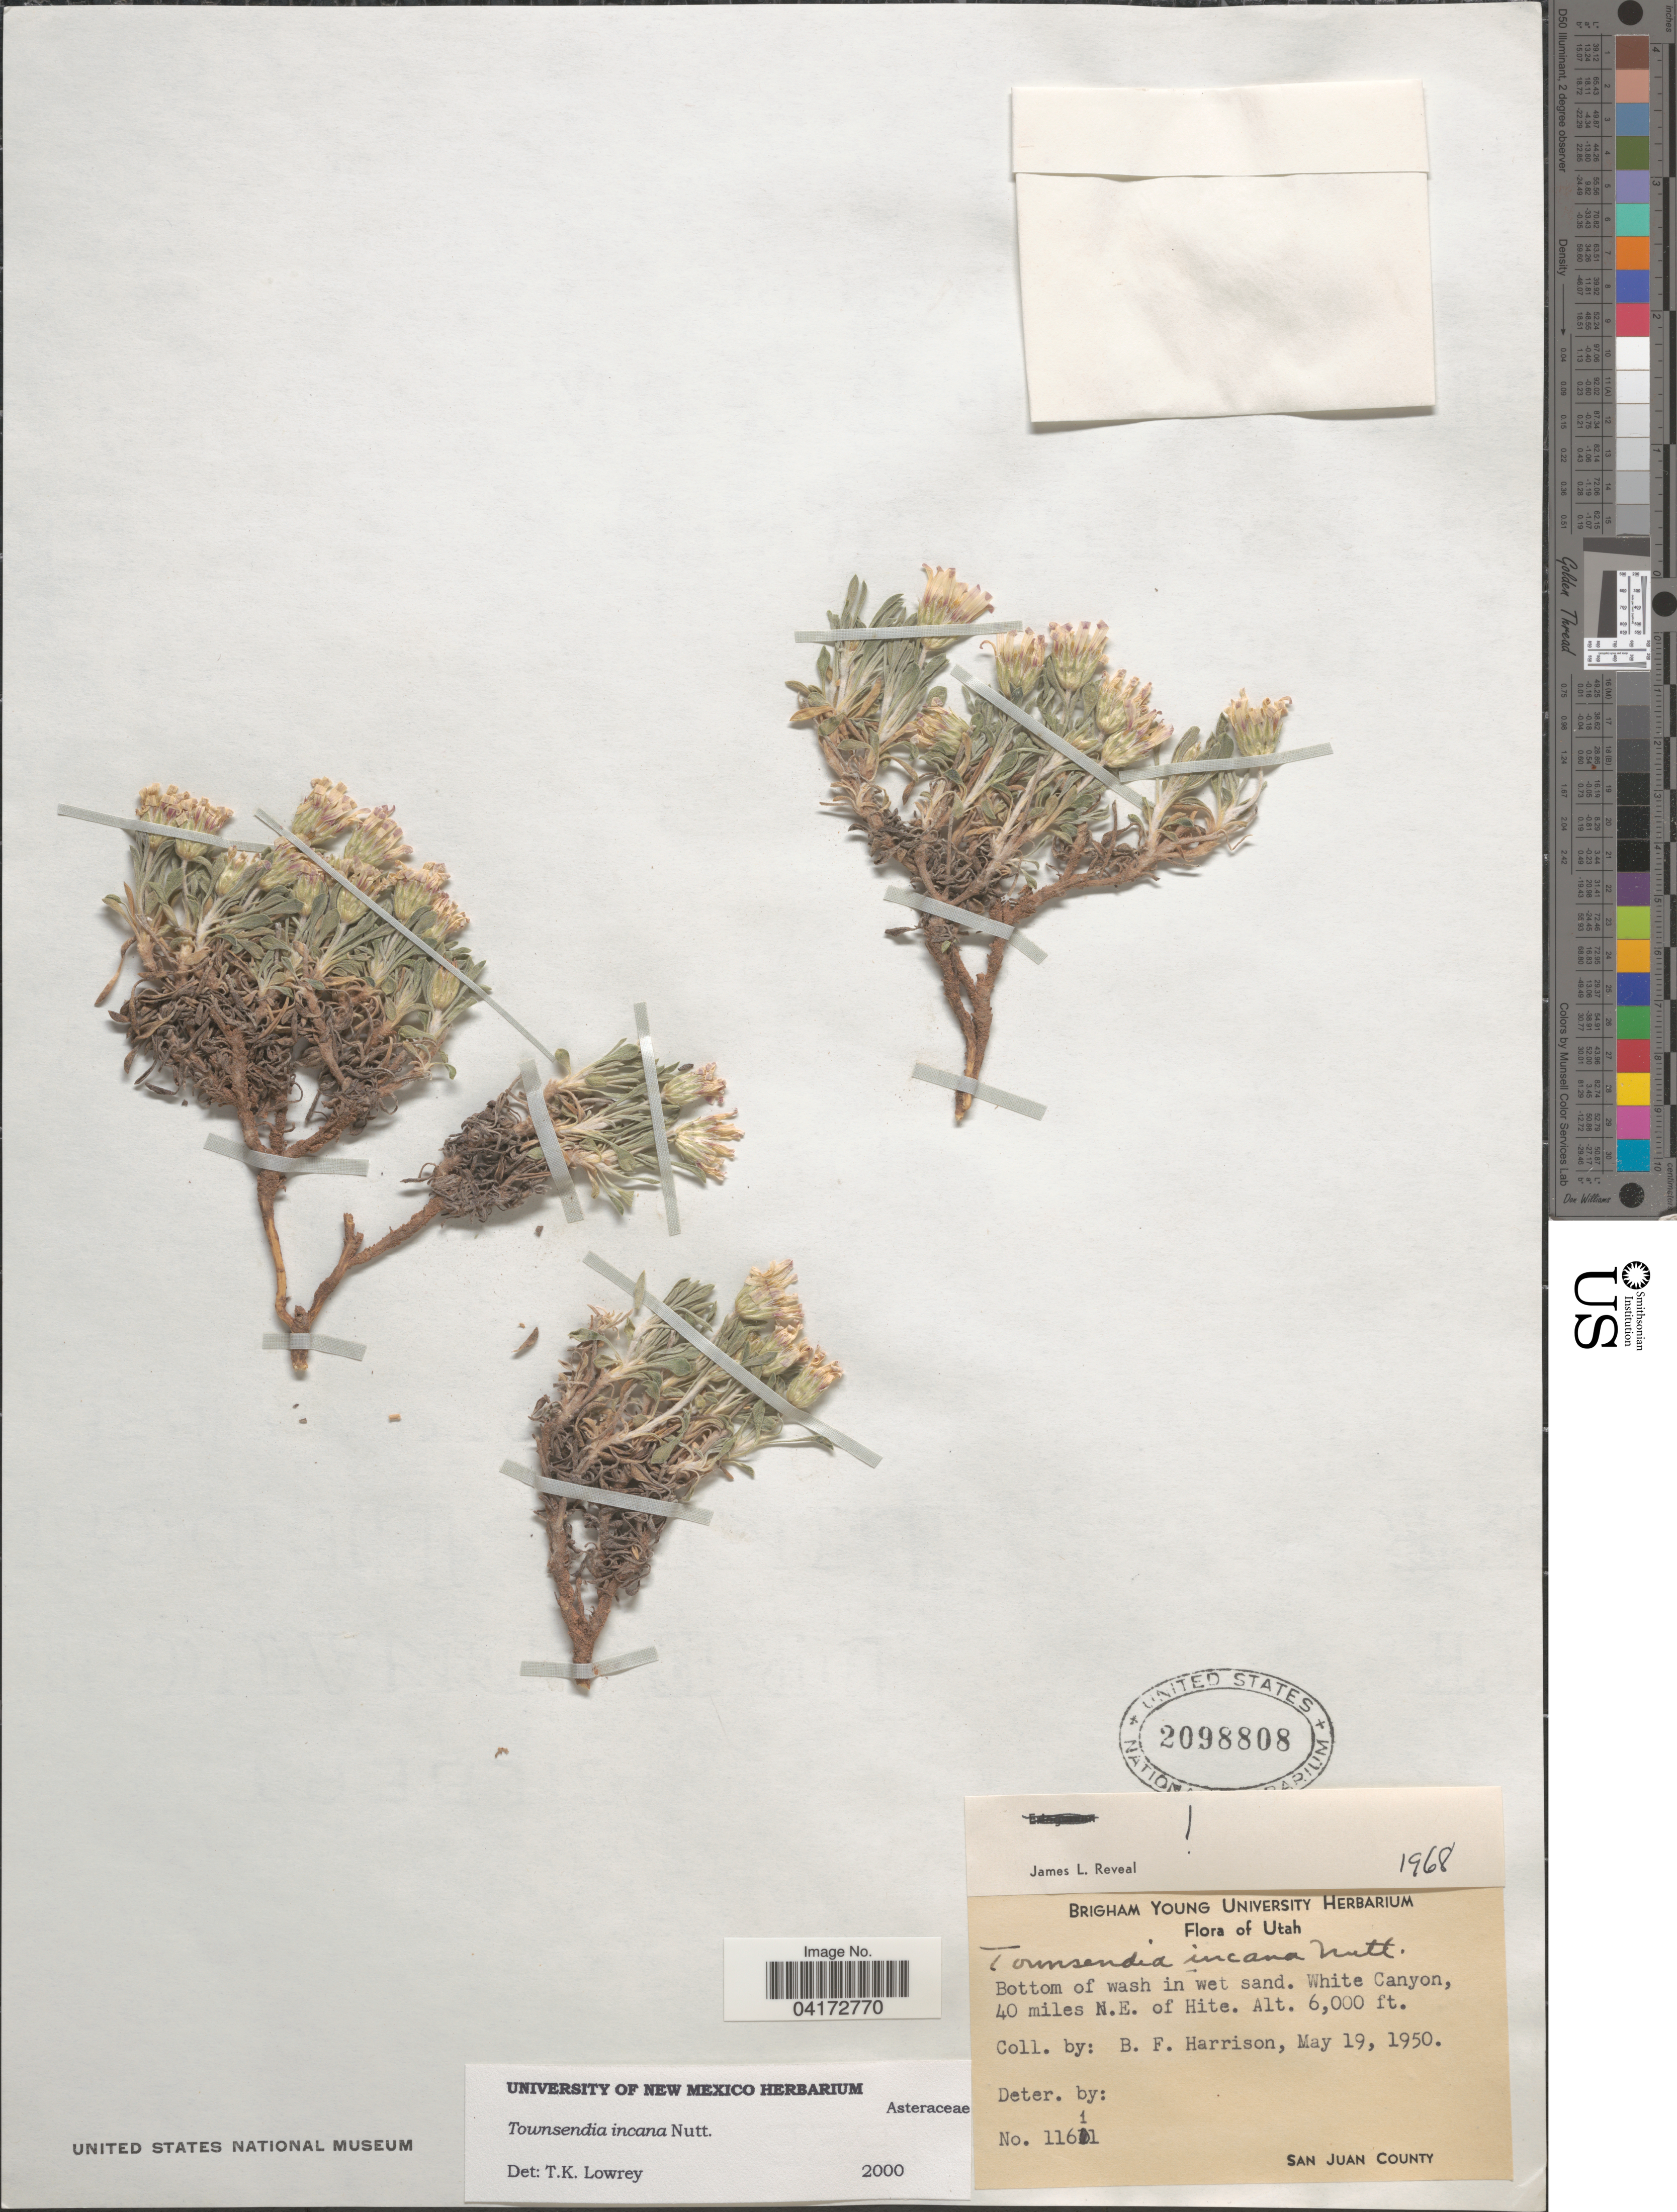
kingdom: Plantae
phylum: Tracheophyta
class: Magnoliopsida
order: Asterales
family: Asteraceae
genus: Townsendia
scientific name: Townsendia incana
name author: Nutt.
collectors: B. F. Harrison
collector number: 11611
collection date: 1950-05-19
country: United States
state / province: Utah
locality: White Canyon, 40 miles N.E. of Hite. San Juan County.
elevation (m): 1829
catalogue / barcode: US 2098808